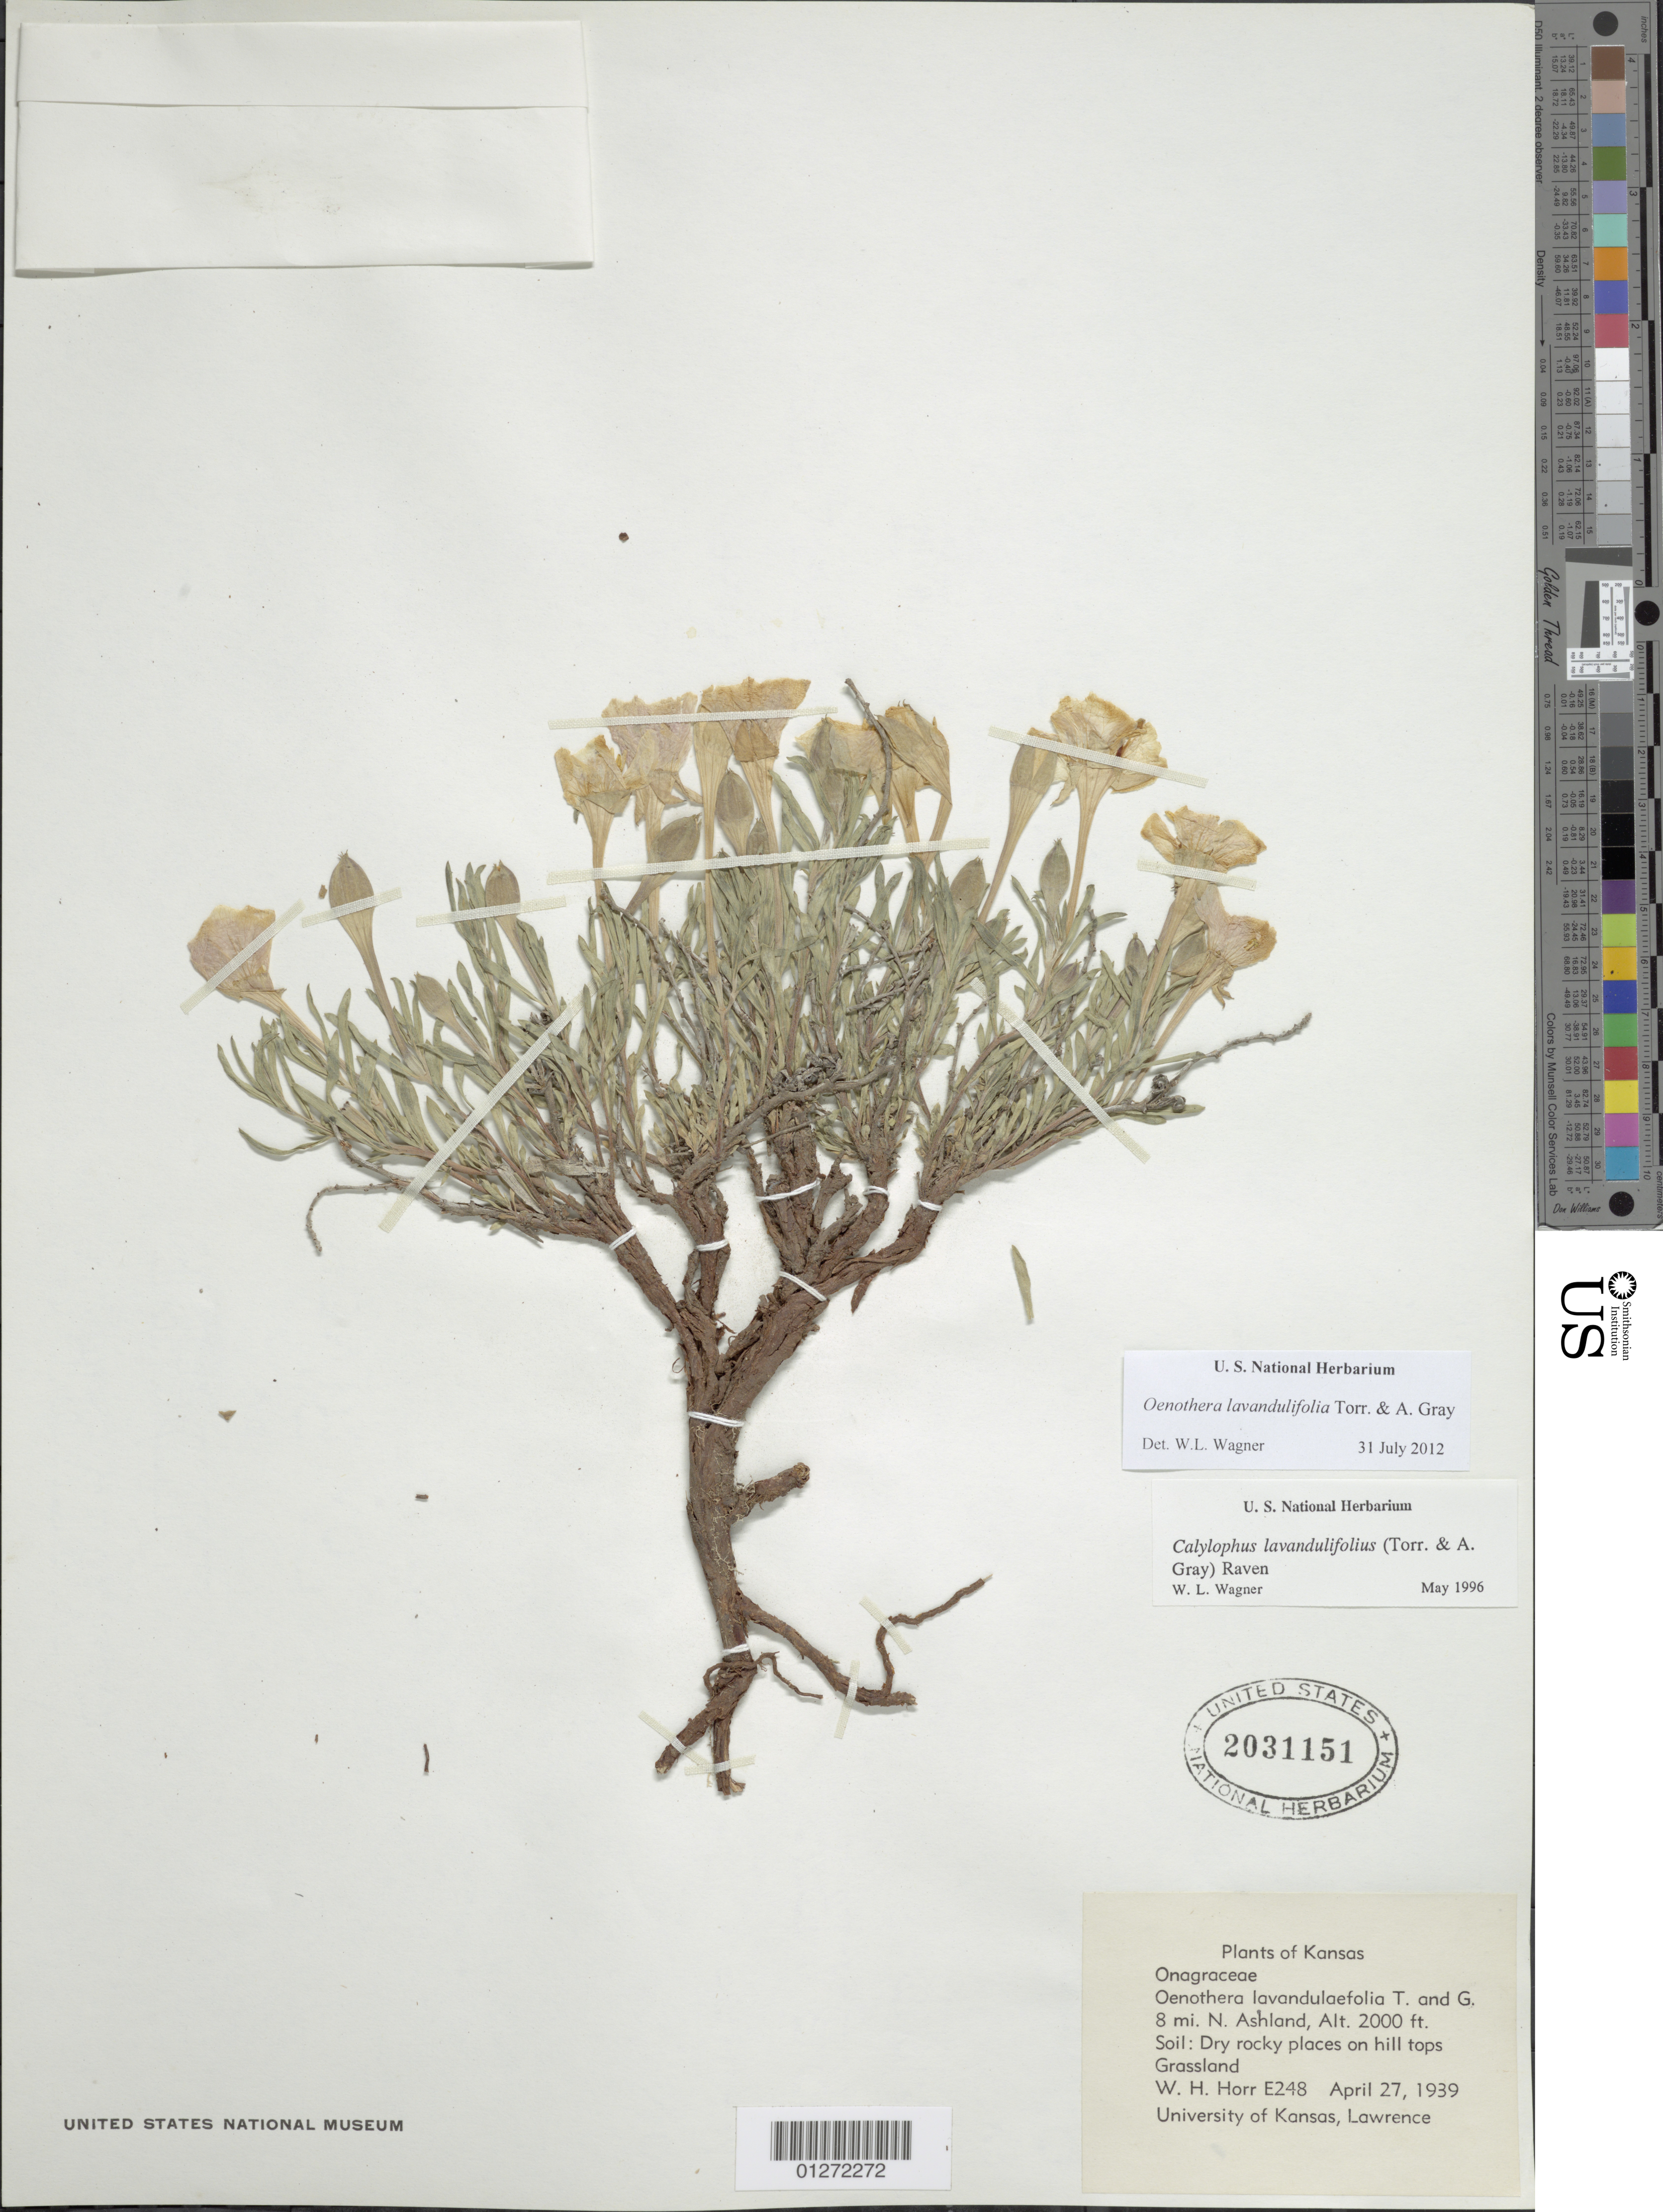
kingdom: Plantae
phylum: Tracheophyta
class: Magnoliopsida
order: Myrtales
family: Onagraceae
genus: Oenothera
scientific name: Oenothera lavandulifolia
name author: Torr. & A. Gray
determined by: Wagner, W. L., (BOT), Smithsonian Institution - National Museum of Natural History (UNITED STATES)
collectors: W. H. Horr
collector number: E248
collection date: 1939-04-27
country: United States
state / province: Kansas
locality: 8 mi N Ashland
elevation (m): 610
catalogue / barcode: US 2031151